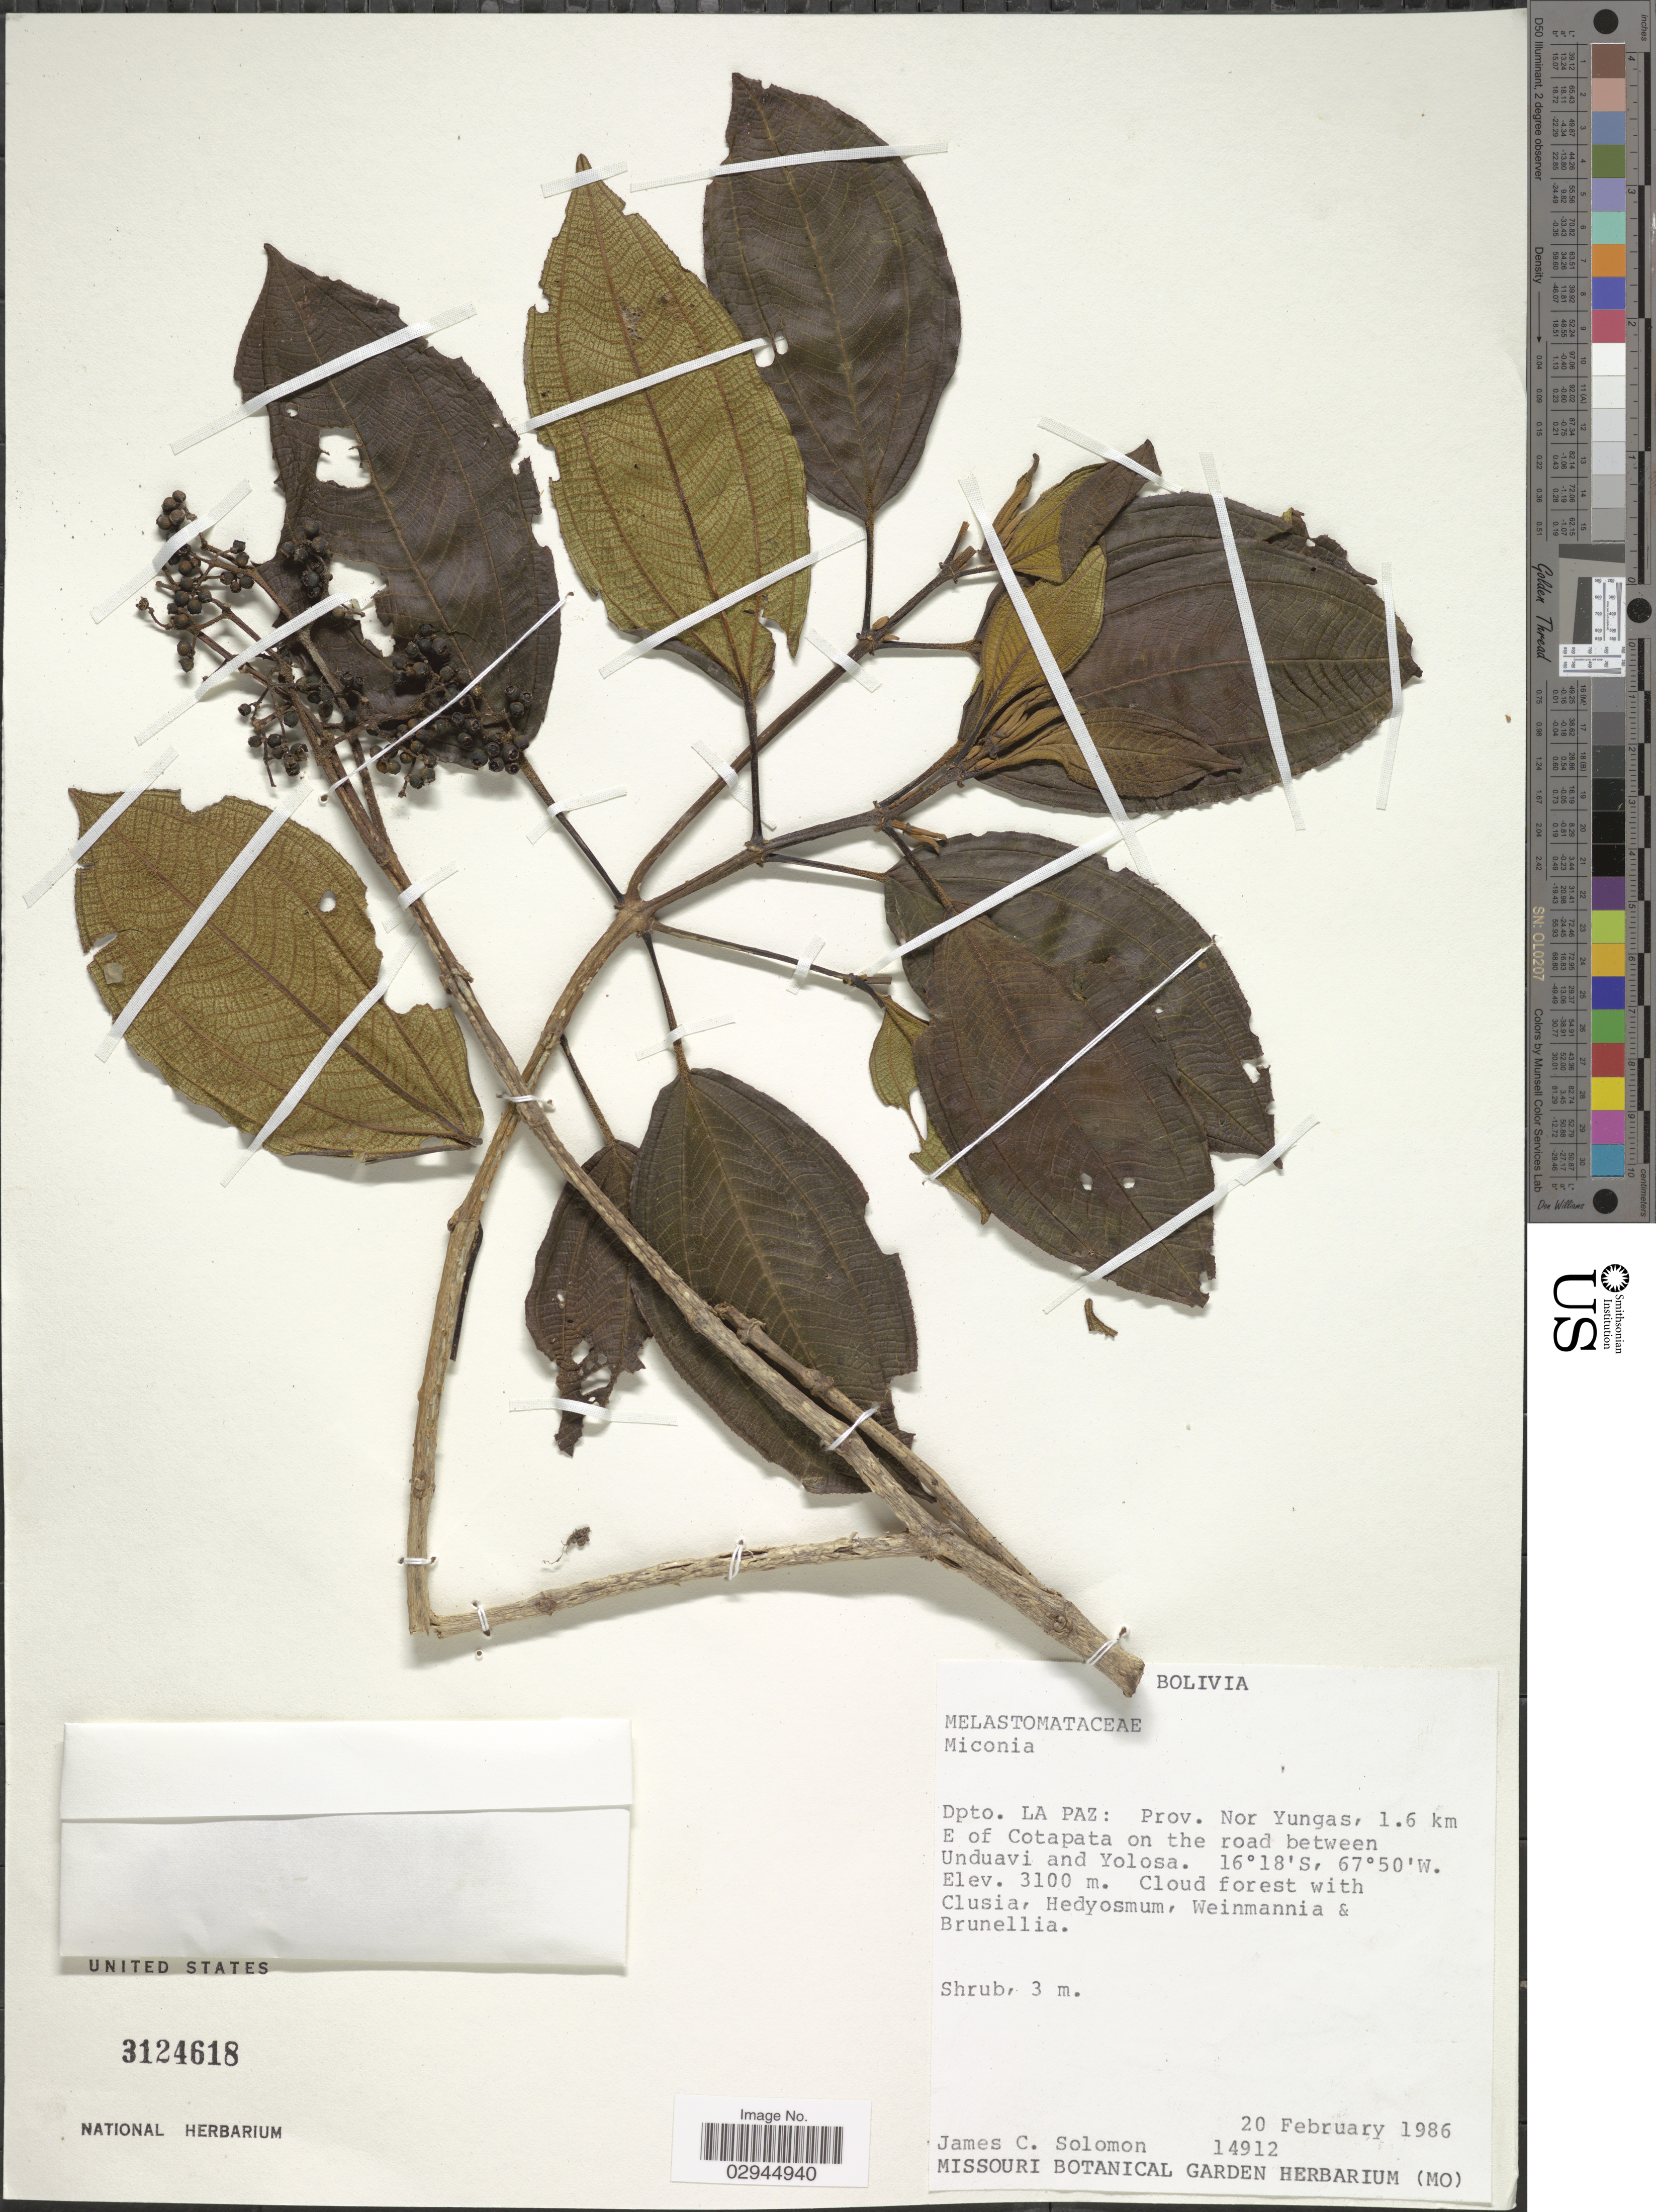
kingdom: Plantae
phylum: Tracheophyta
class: Magnoliopsida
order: Myrtales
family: Melastomataceae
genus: Miconia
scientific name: Miconia sp.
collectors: J. C. Solomon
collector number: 14912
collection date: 1986-02-20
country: Bolivia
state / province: La Paz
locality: Dpto. La Paz: Prov. Nor Yungas, 1.6 km E of Cotapata on the road between Unduavi and Yolosa.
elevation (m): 3100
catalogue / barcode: US 3124618